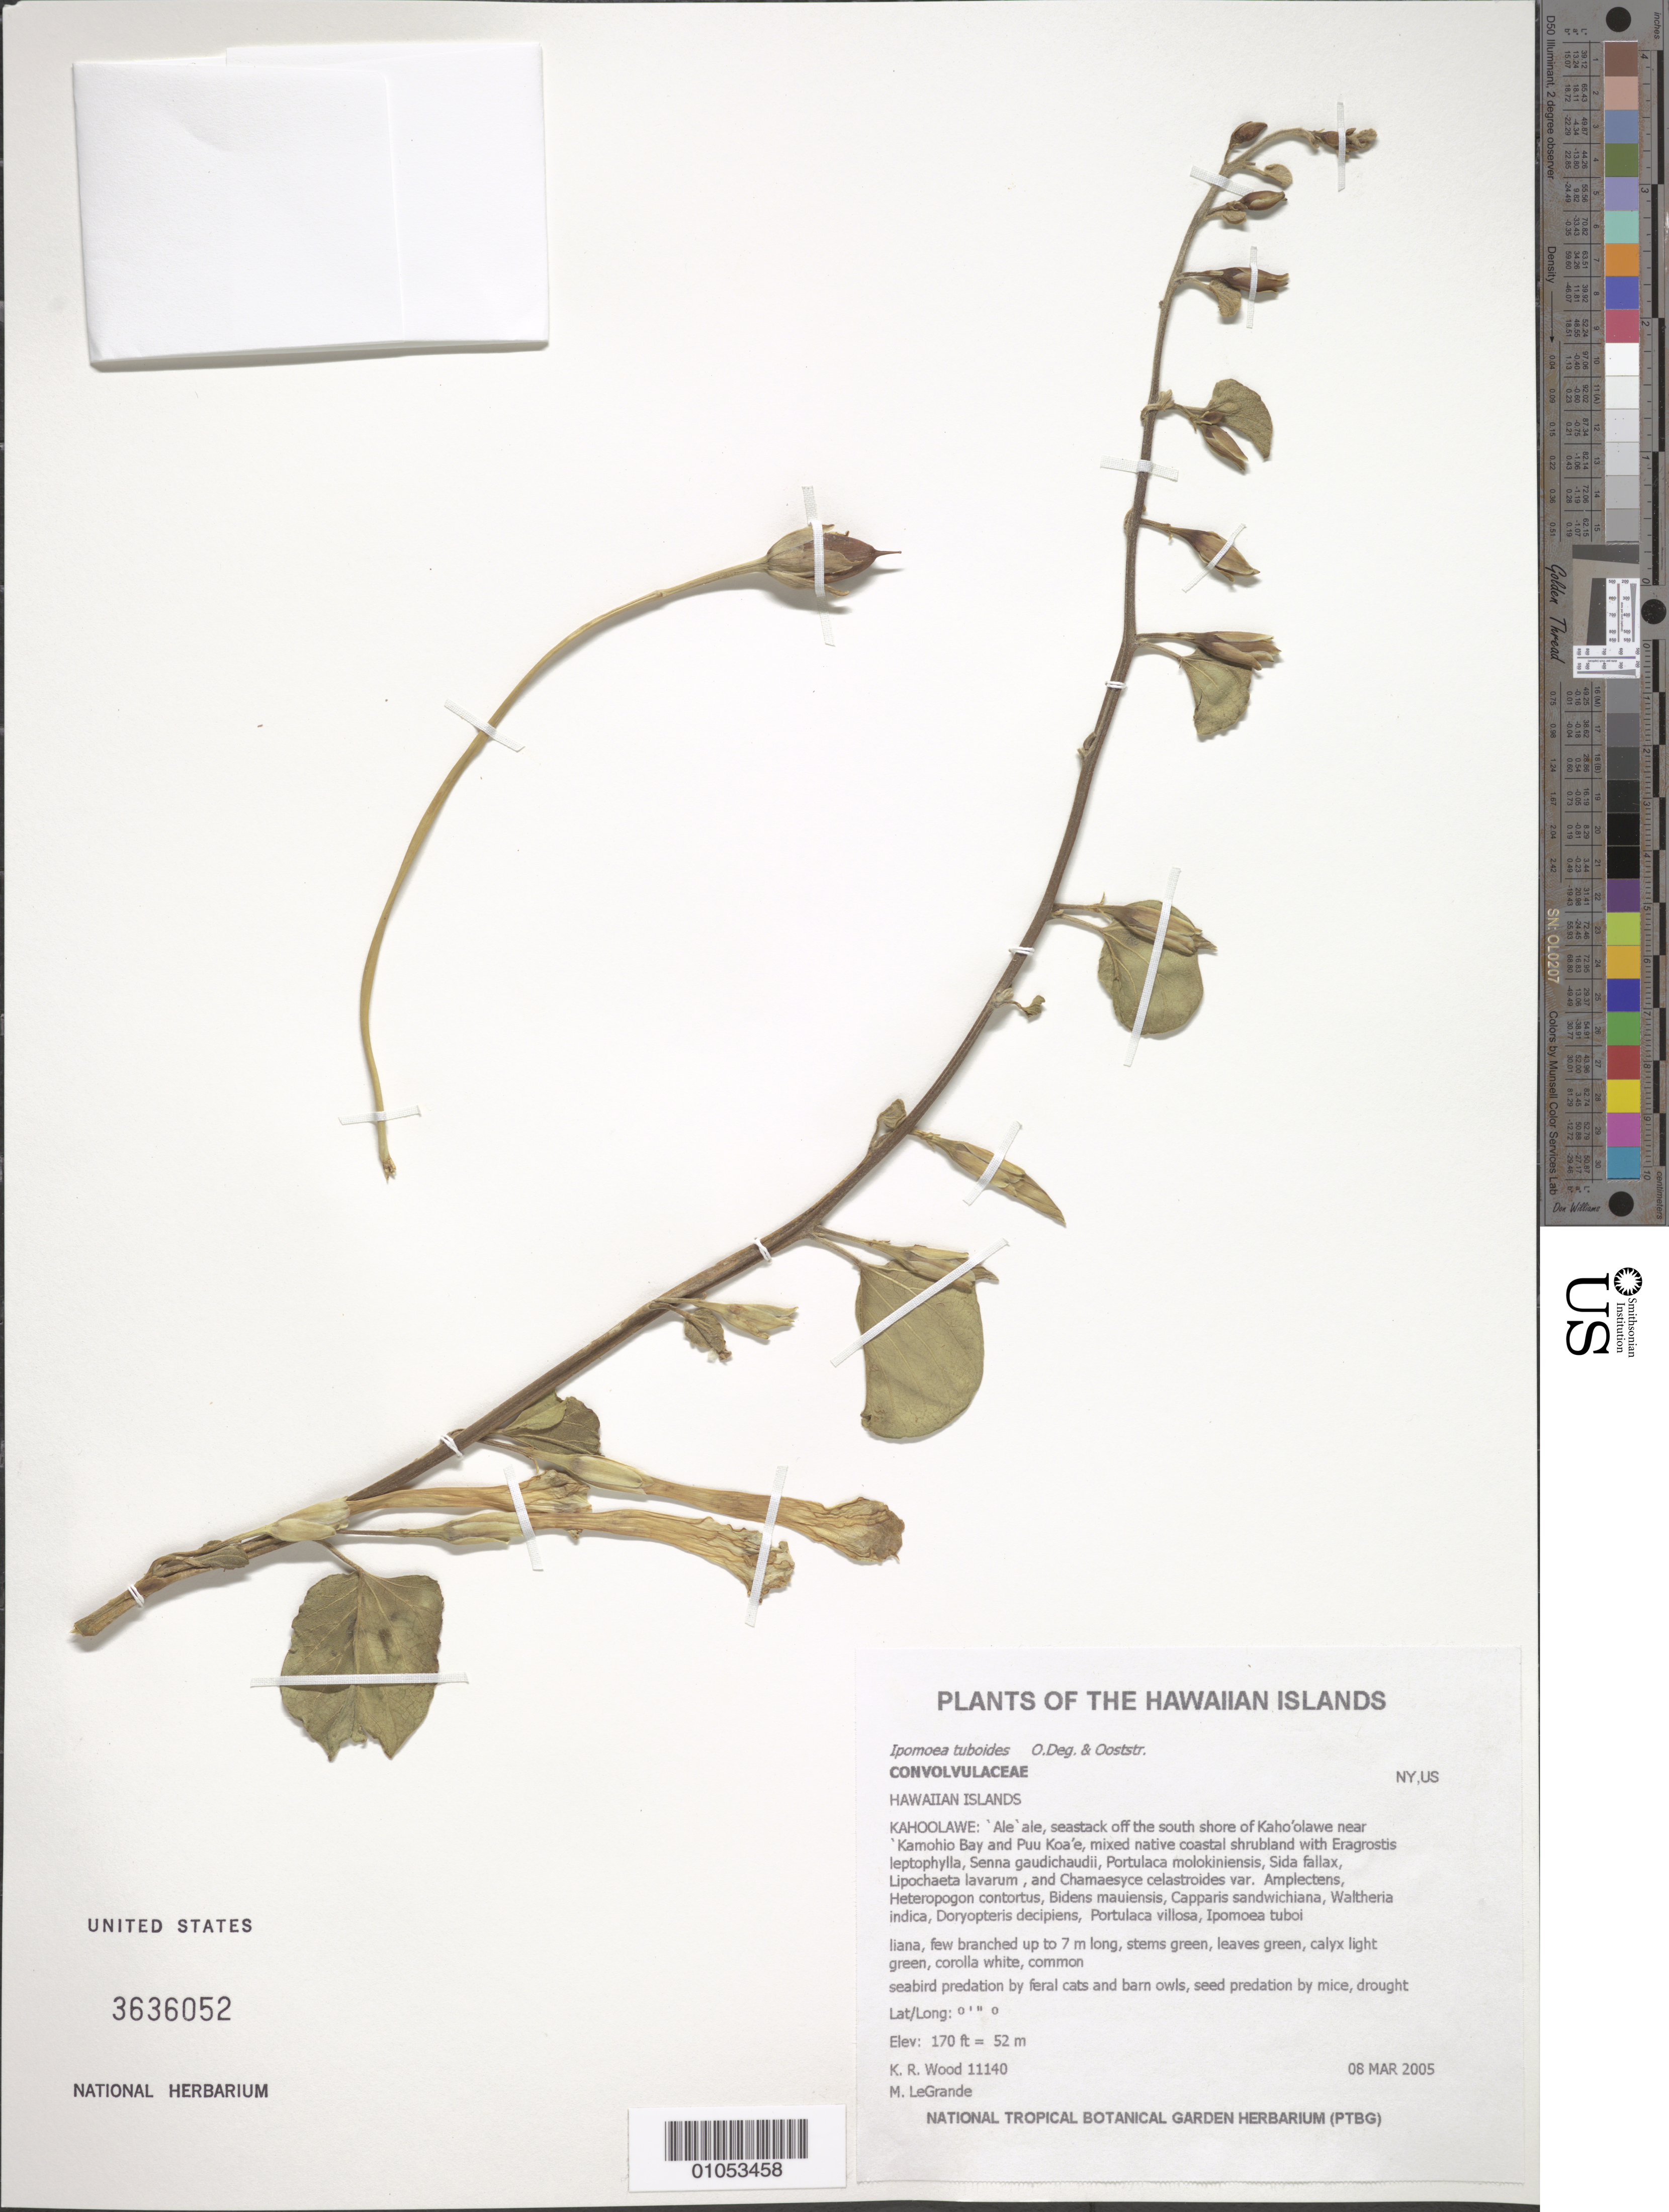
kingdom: Plantae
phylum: Tracheophyta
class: Magnoliopsida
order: Solanales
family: Convolvulaceae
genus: Ipomoea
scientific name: Ipomoea tuboides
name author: O. Deg. & Ooststr. in O. Deg.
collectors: K. R. Wood & M. LeGrande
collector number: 11140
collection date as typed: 8 Mar 2005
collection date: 2005-03-08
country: United States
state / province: Hawaii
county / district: Maui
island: Kaho'olawe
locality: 'Ale 'ale, seastack off the south shore of Kaho'olawe near 'Kamohio Bay and Puu Koa'e.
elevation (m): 52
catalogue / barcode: US 3636052